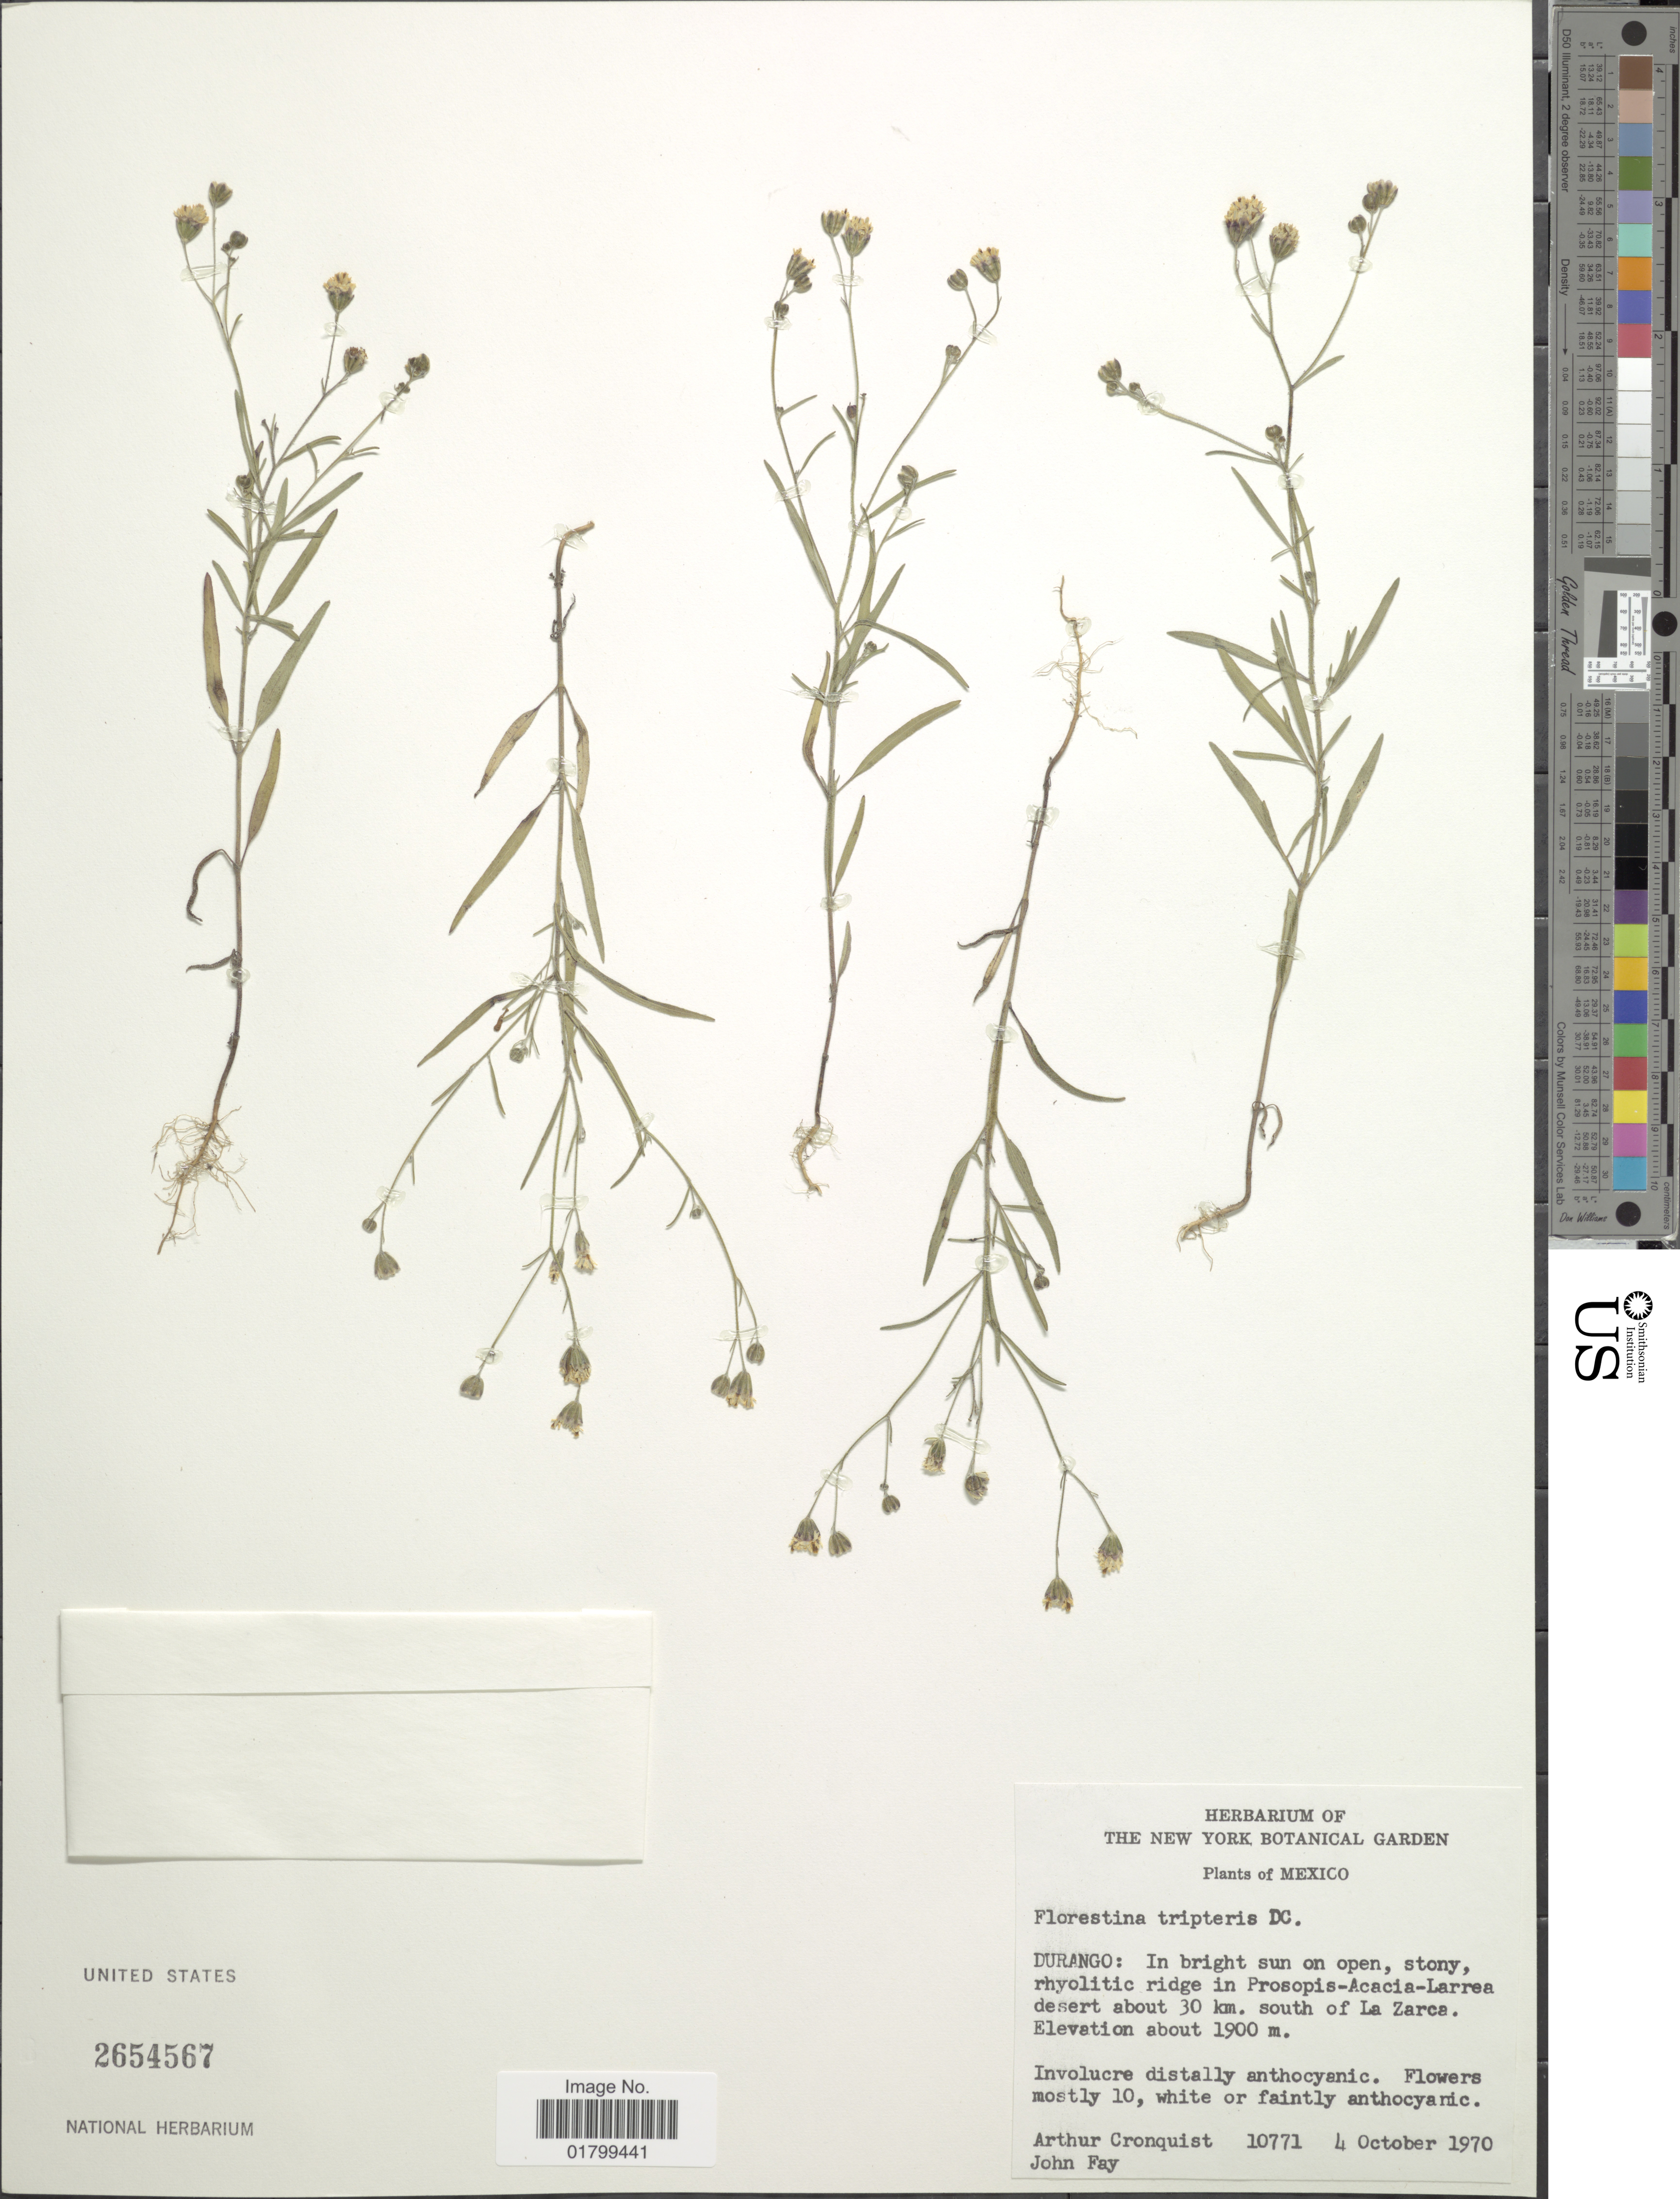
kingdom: Plantae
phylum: Tracheophyta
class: Magnoliopsida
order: Asterales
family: Asteraceae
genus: Florestina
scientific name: Florestina tripteris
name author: DC.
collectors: A. J. Cronquist & J. M. Fay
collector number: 10771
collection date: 1970-10-04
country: Mexico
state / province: Durango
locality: About 30 km. south of La Zarca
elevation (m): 1900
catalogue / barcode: US 2654567